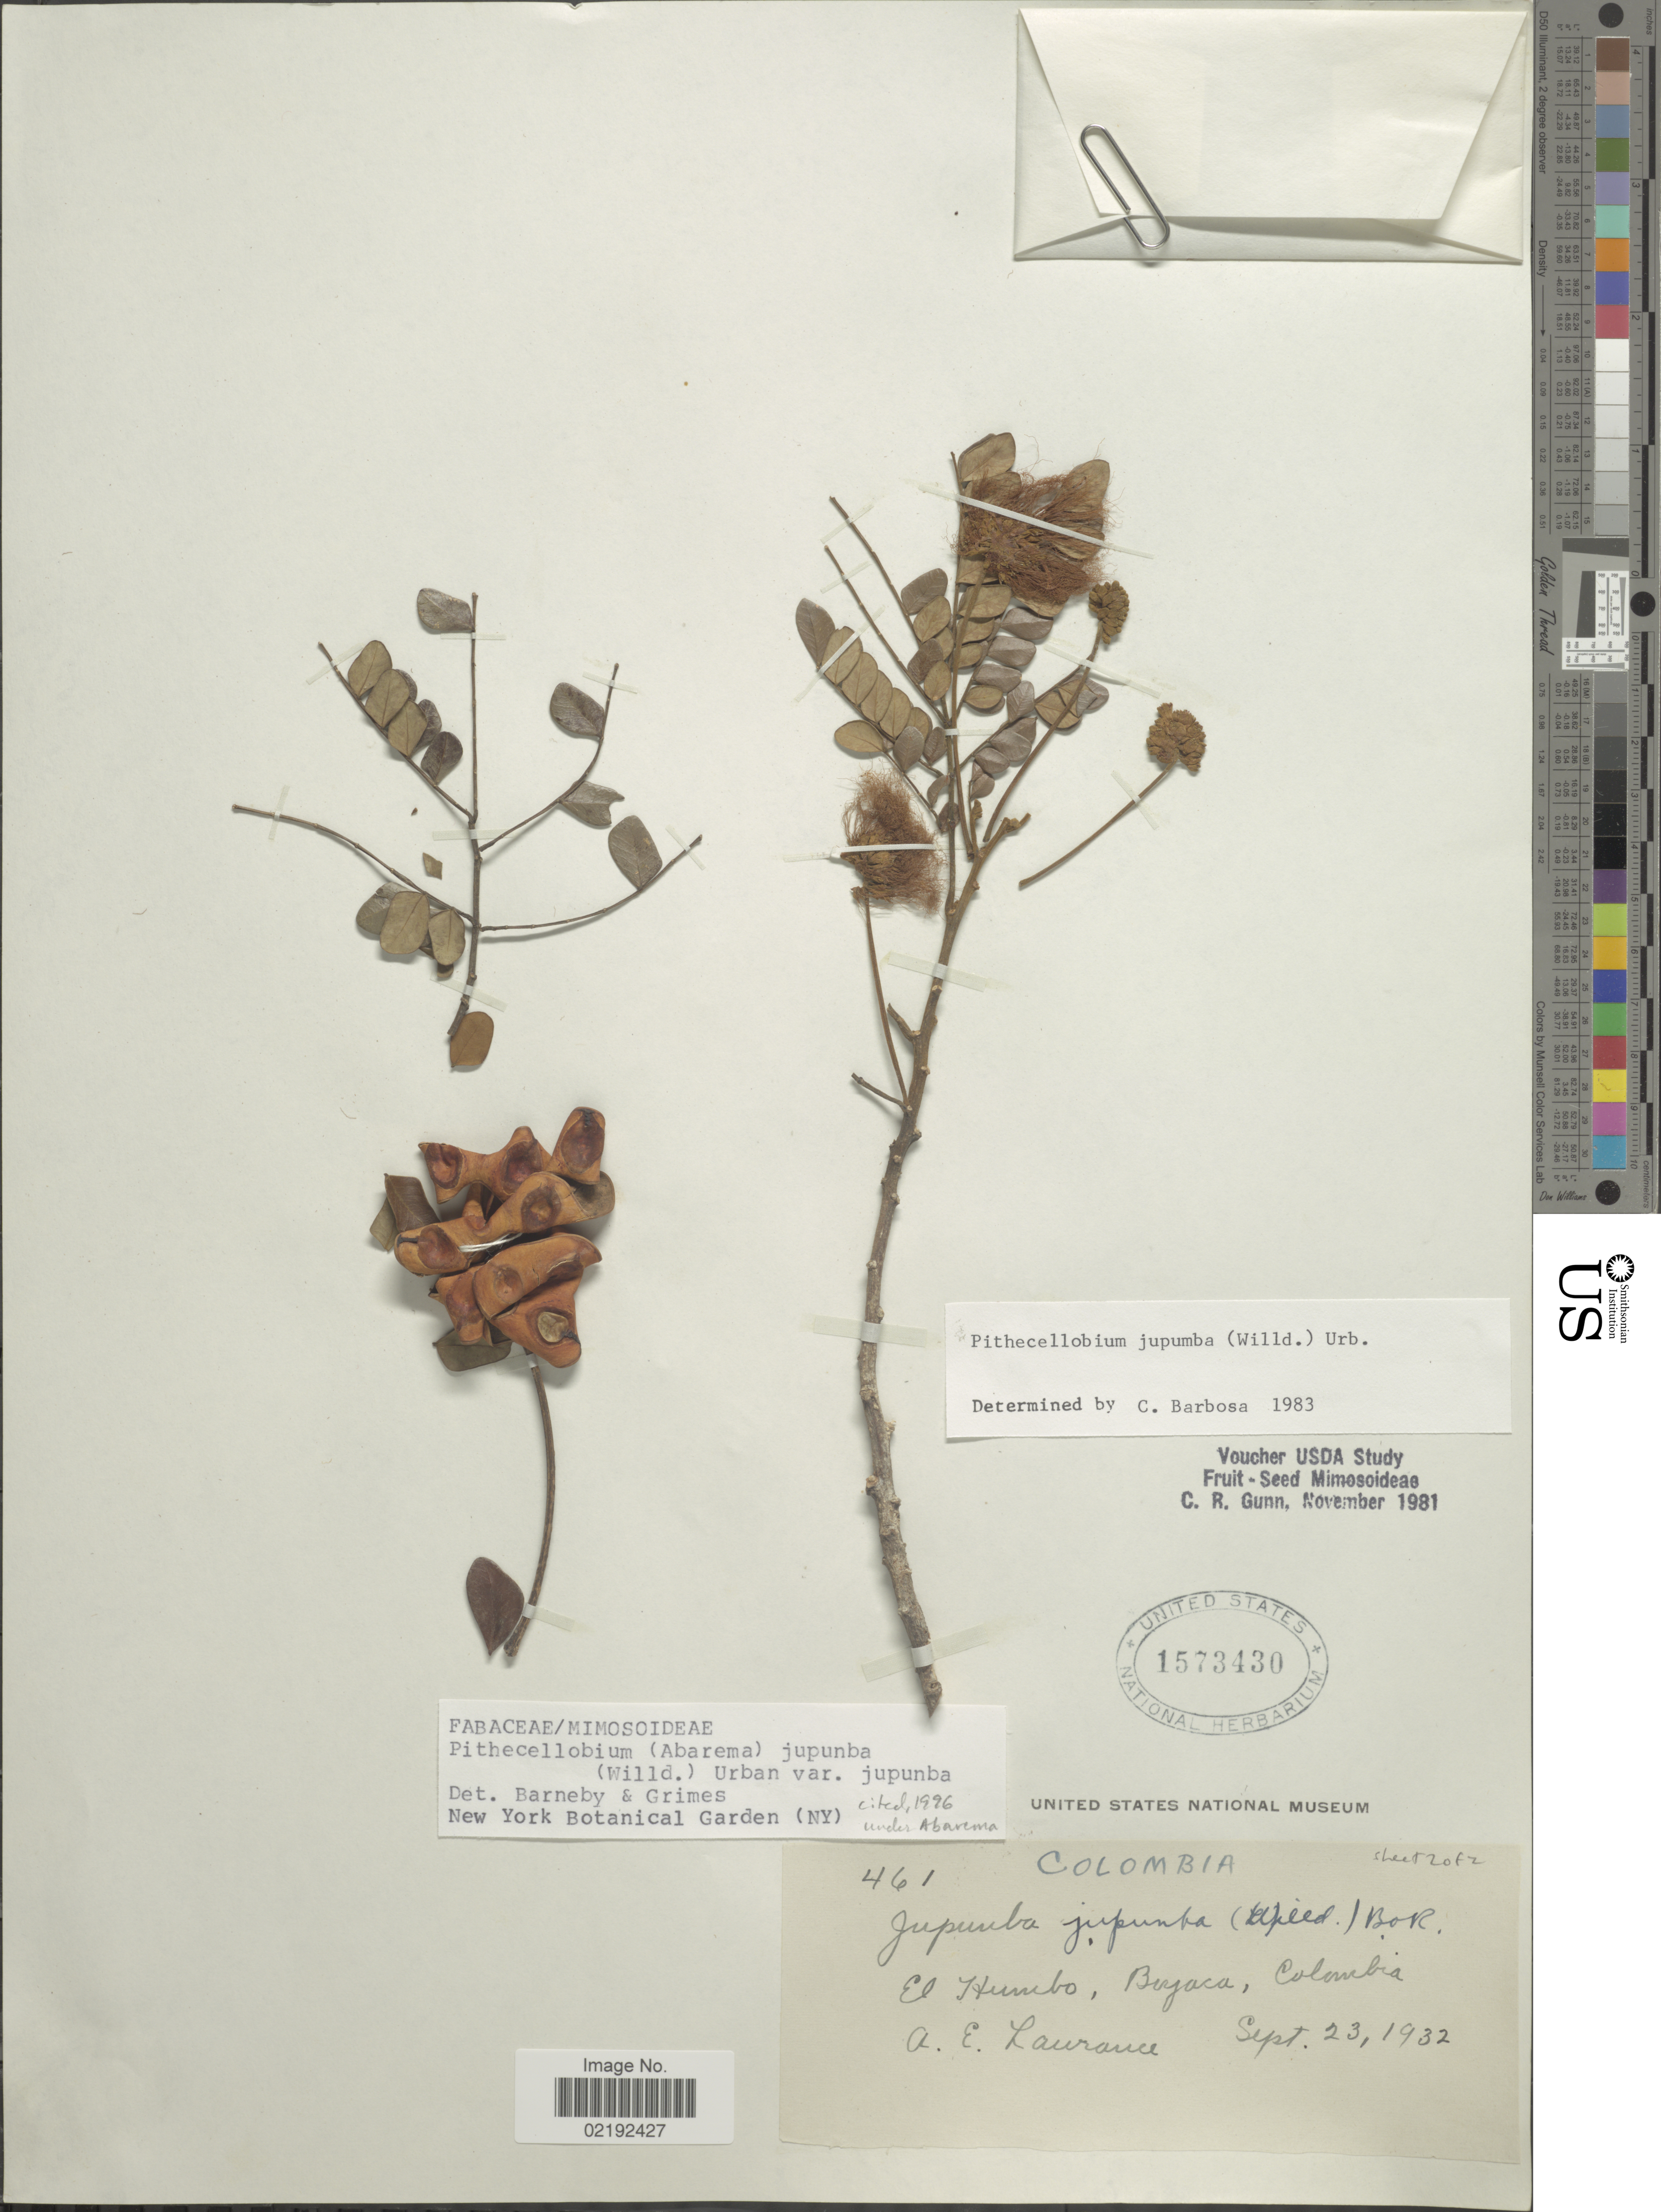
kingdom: Plantae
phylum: Tracheophyta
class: Magnoliopsida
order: Fabales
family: Fabaceae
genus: Abarema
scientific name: Abarema jupunba var. jupunba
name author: (Willd.) Britton & Killip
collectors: A. Lawrance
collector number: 461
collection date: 1932-09-23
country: Colombia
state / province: Boyacá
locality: El Humbo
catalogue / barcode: US 1573430